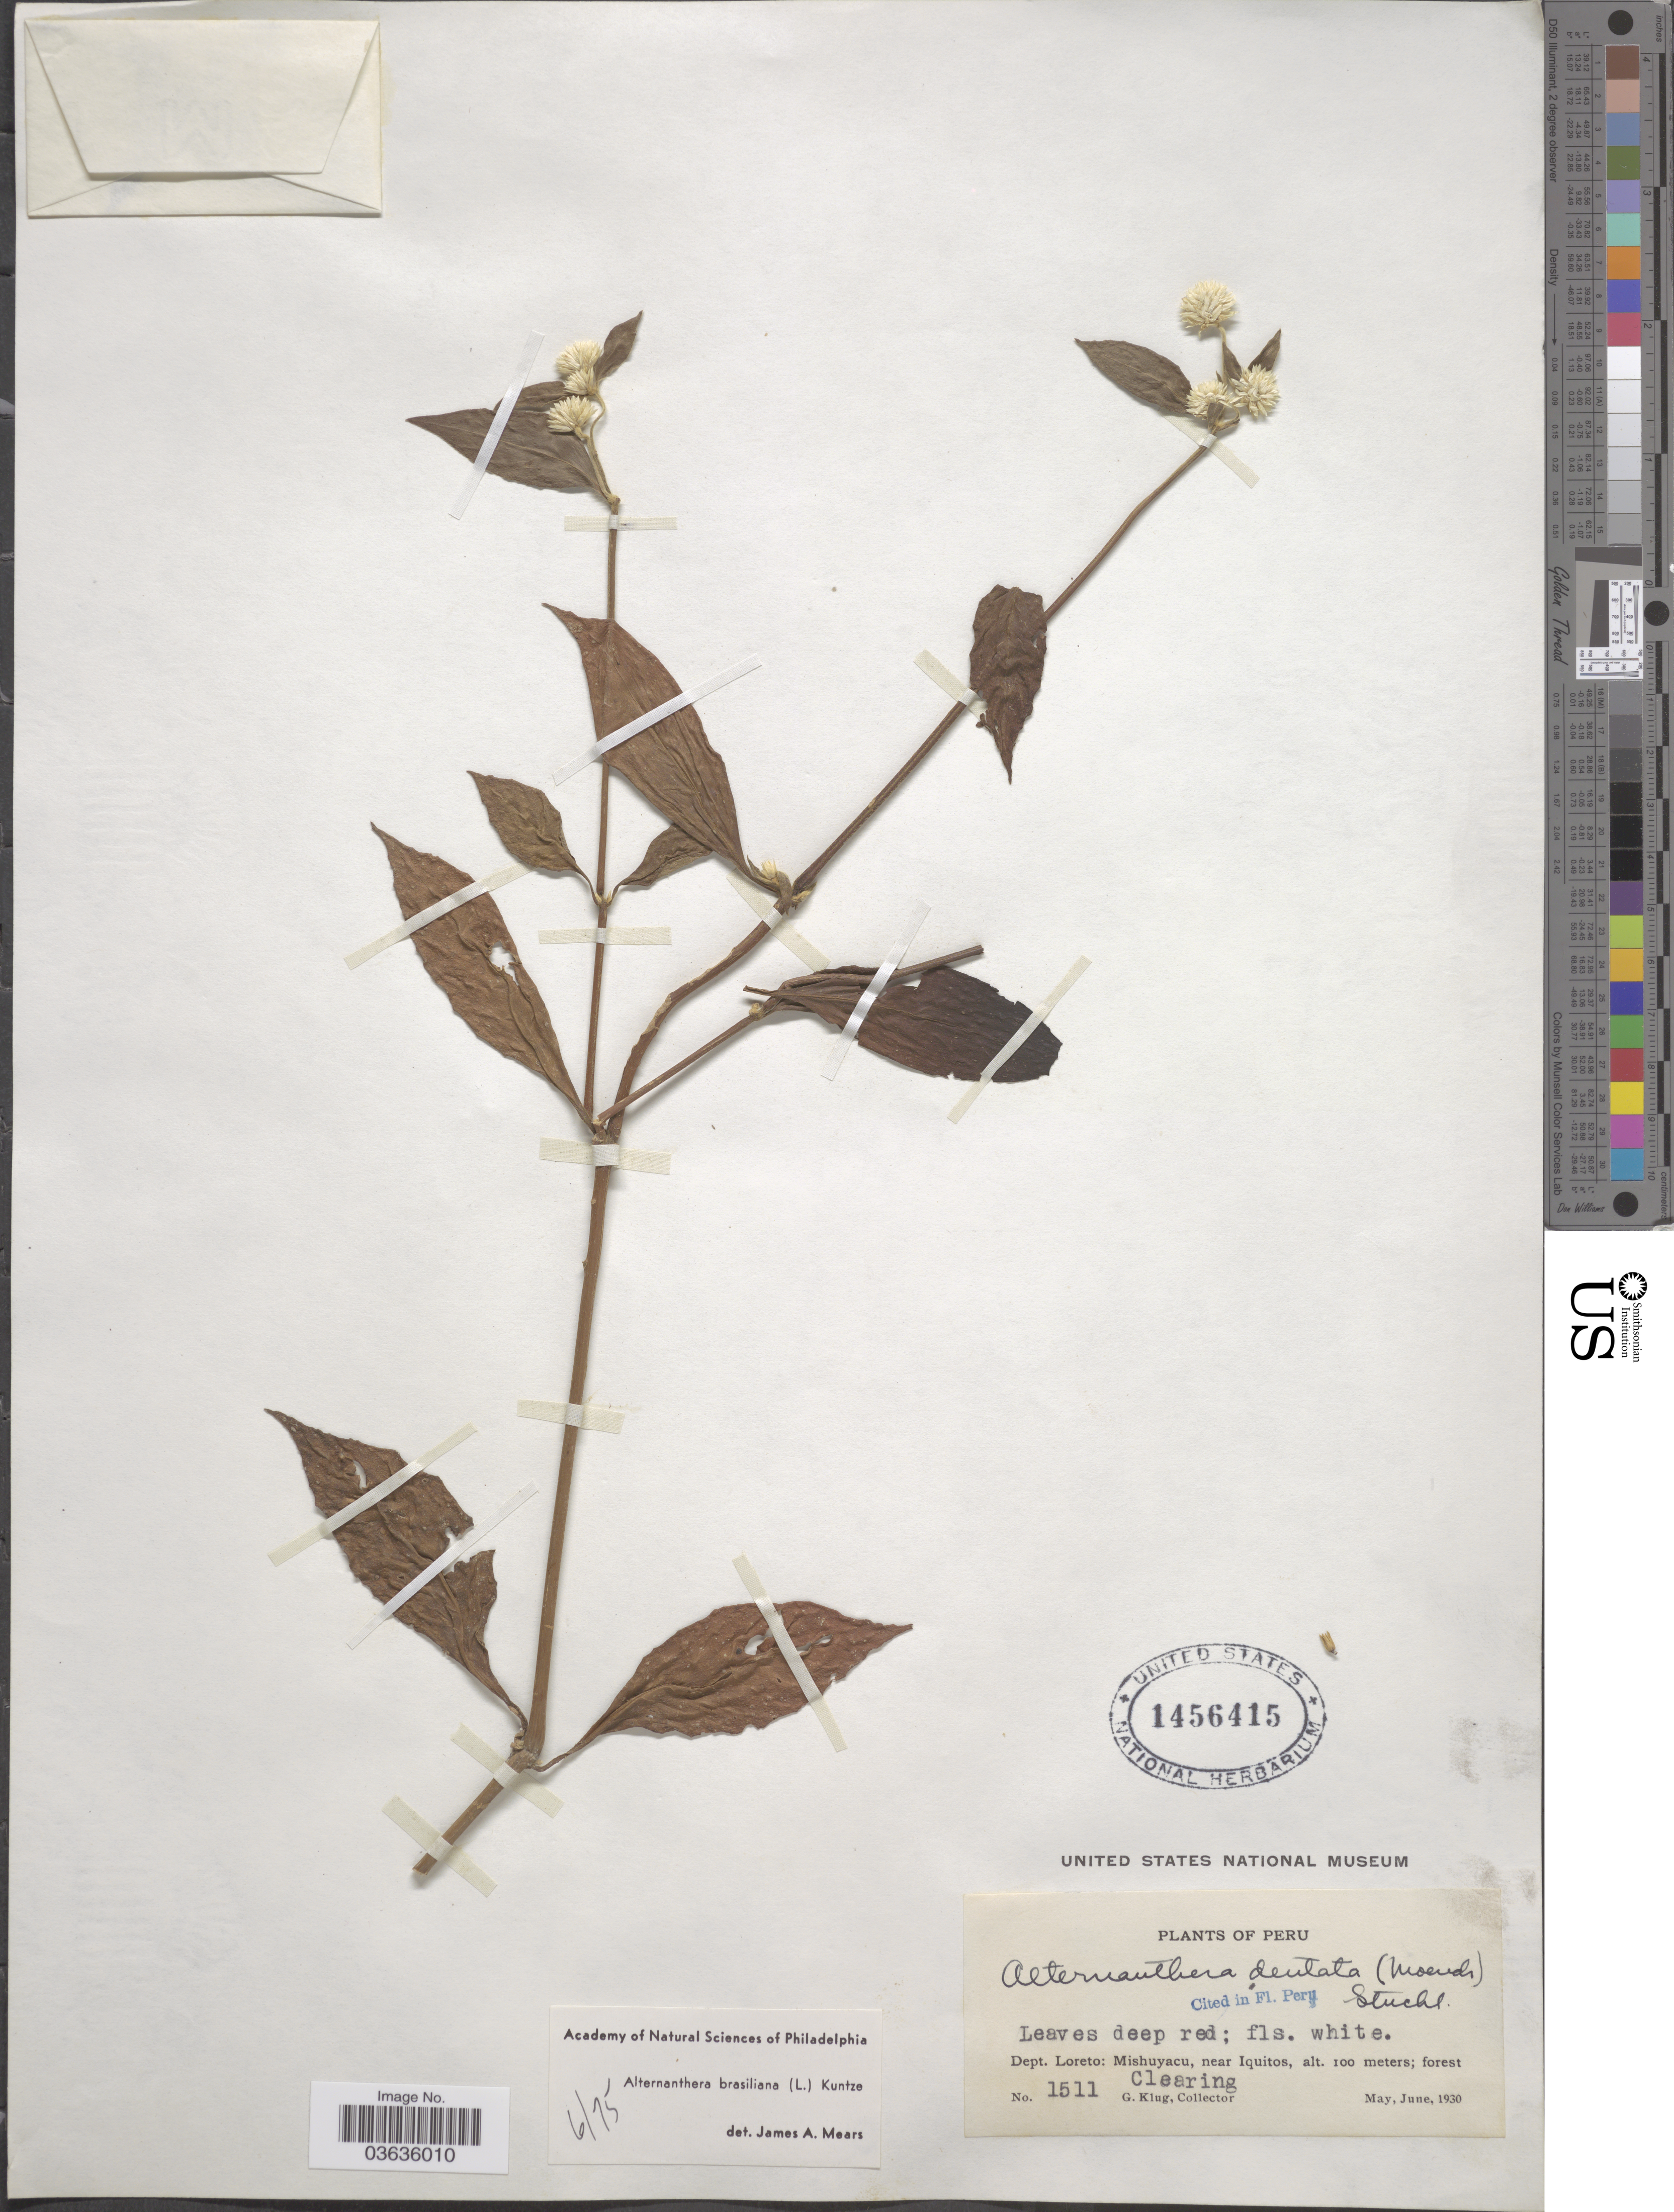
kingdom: Plantae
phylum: Tracheophyta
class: Magnoliopsida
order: Caryophyllales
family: Amaranthaceae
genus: Alternanthera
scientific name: Alternanthera brasiliana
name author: (L.) Kuntze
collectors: G. Klug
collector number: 1511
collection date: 1930-05/1930-06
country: Peru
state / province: Loreto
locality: Dept. Loreto: Mishuyacu, near Iquitos.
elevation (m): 100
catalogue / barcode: US 1456415